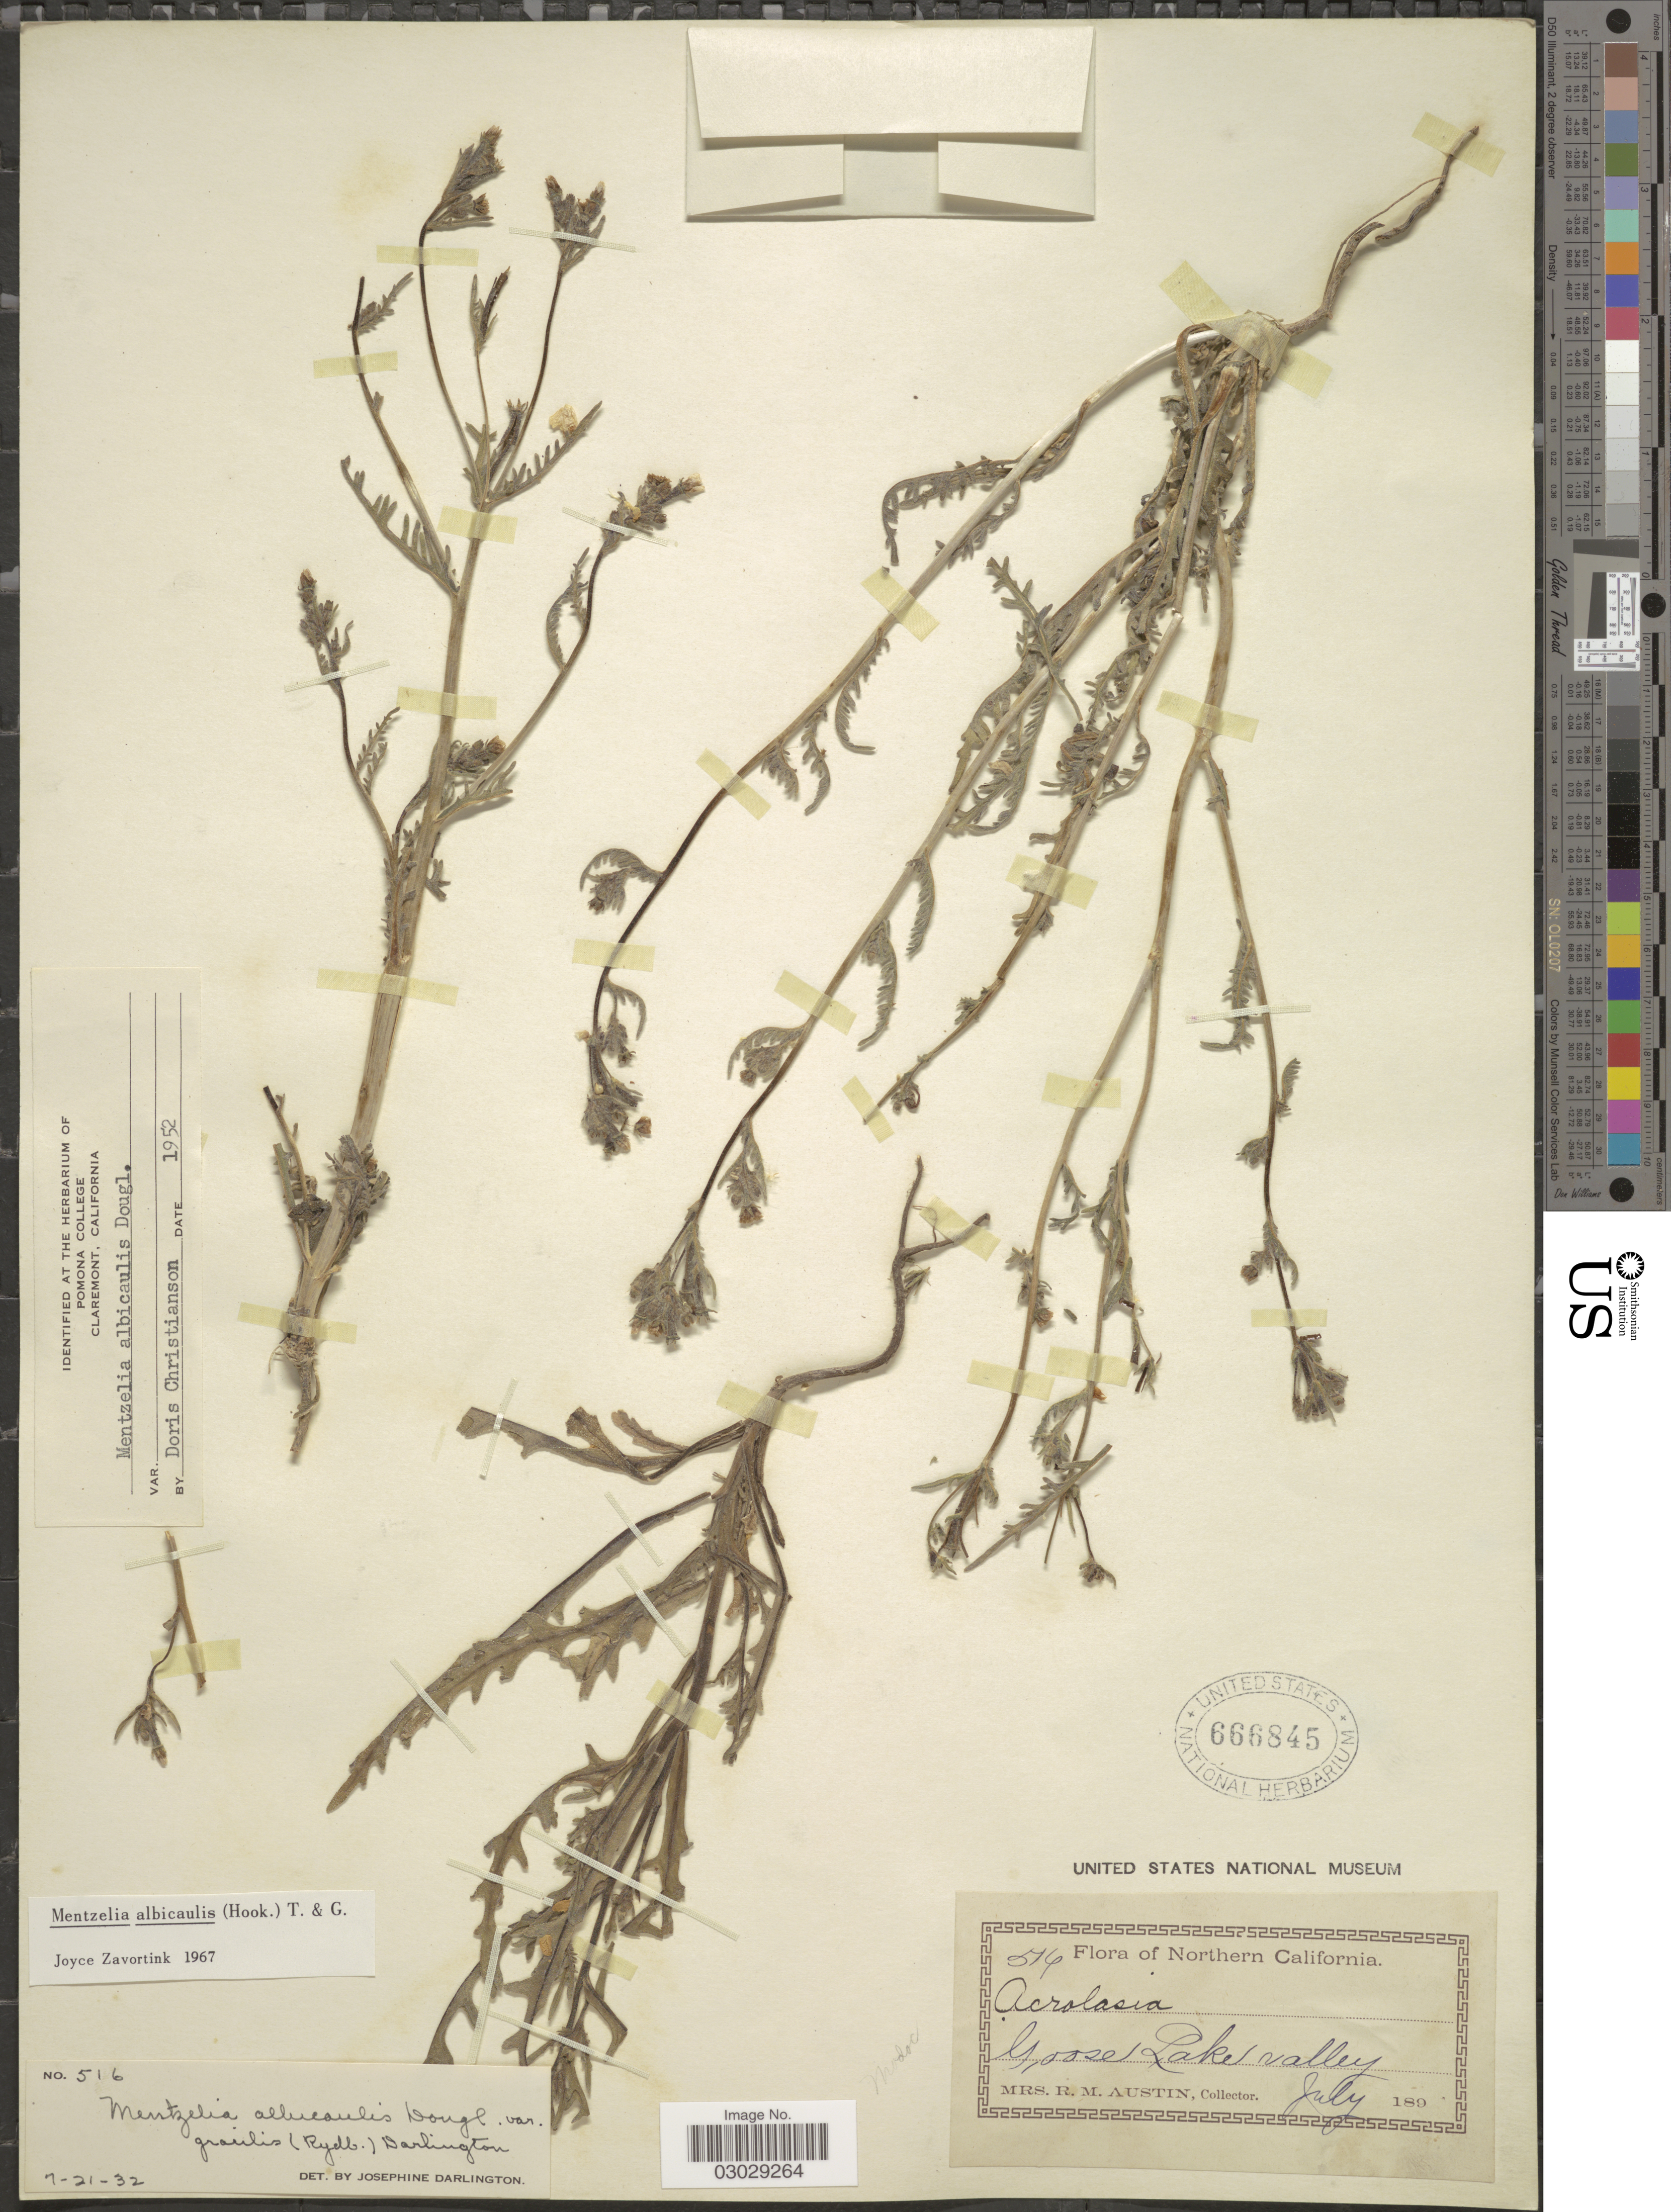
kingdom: Plantae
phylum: Tracheophyta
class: Magnoliopsida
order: Cornales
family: Loasaceae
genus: Mentzelia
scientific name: Mentzelia albicaulis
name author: (Douglas ex Hook.) Douglas ex Torr. & A. Gray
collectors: R. Austin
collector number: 516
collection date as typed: July 189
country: United States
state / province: California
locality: Northern California. Goose Lake Valley.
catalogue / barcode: US 666845